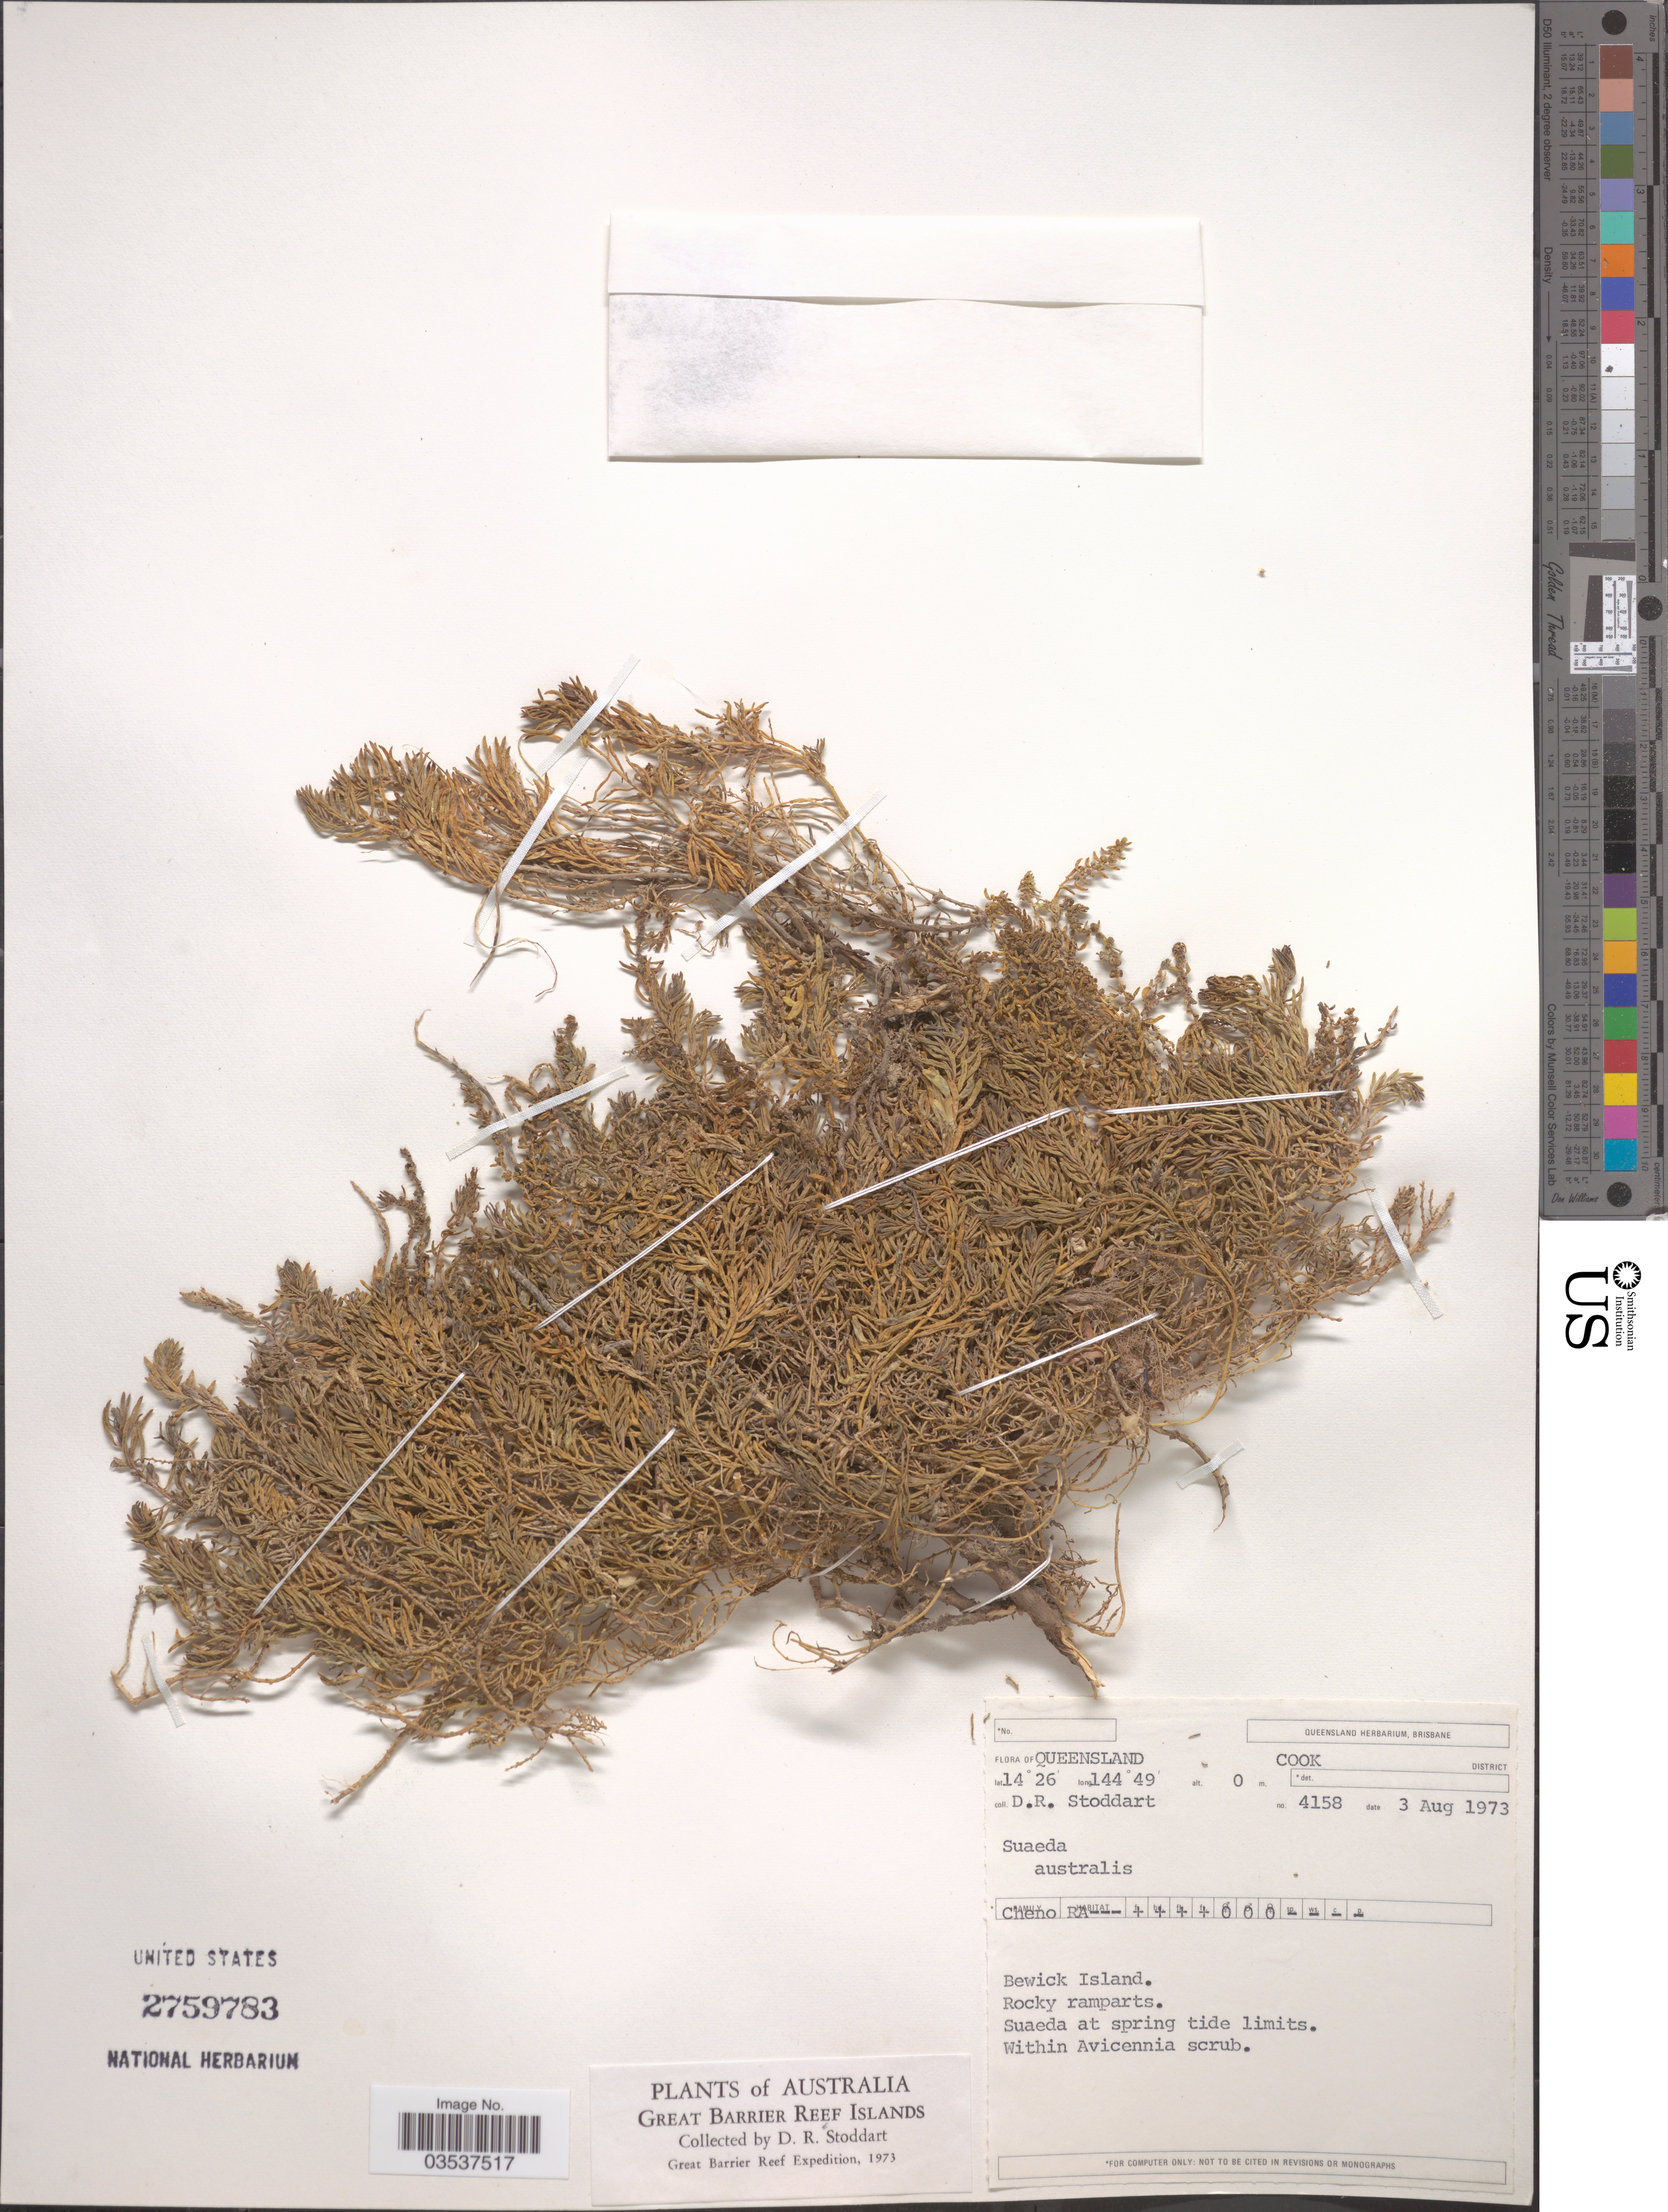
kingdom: Plantae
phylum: Tracheophyta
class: Magnoliopsida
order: Caryophyllales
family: Amaranthaceae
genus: Suaeda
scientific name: Suaeda australis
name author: (R. Br.) Moq.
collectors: D. R. Stoddart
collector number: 4158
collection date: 1973-08-03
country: Australia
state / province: Queensland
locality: Great Barrier Reef Islands. Cook District. Bewick Island.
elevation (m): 0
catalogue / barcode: US 2759783